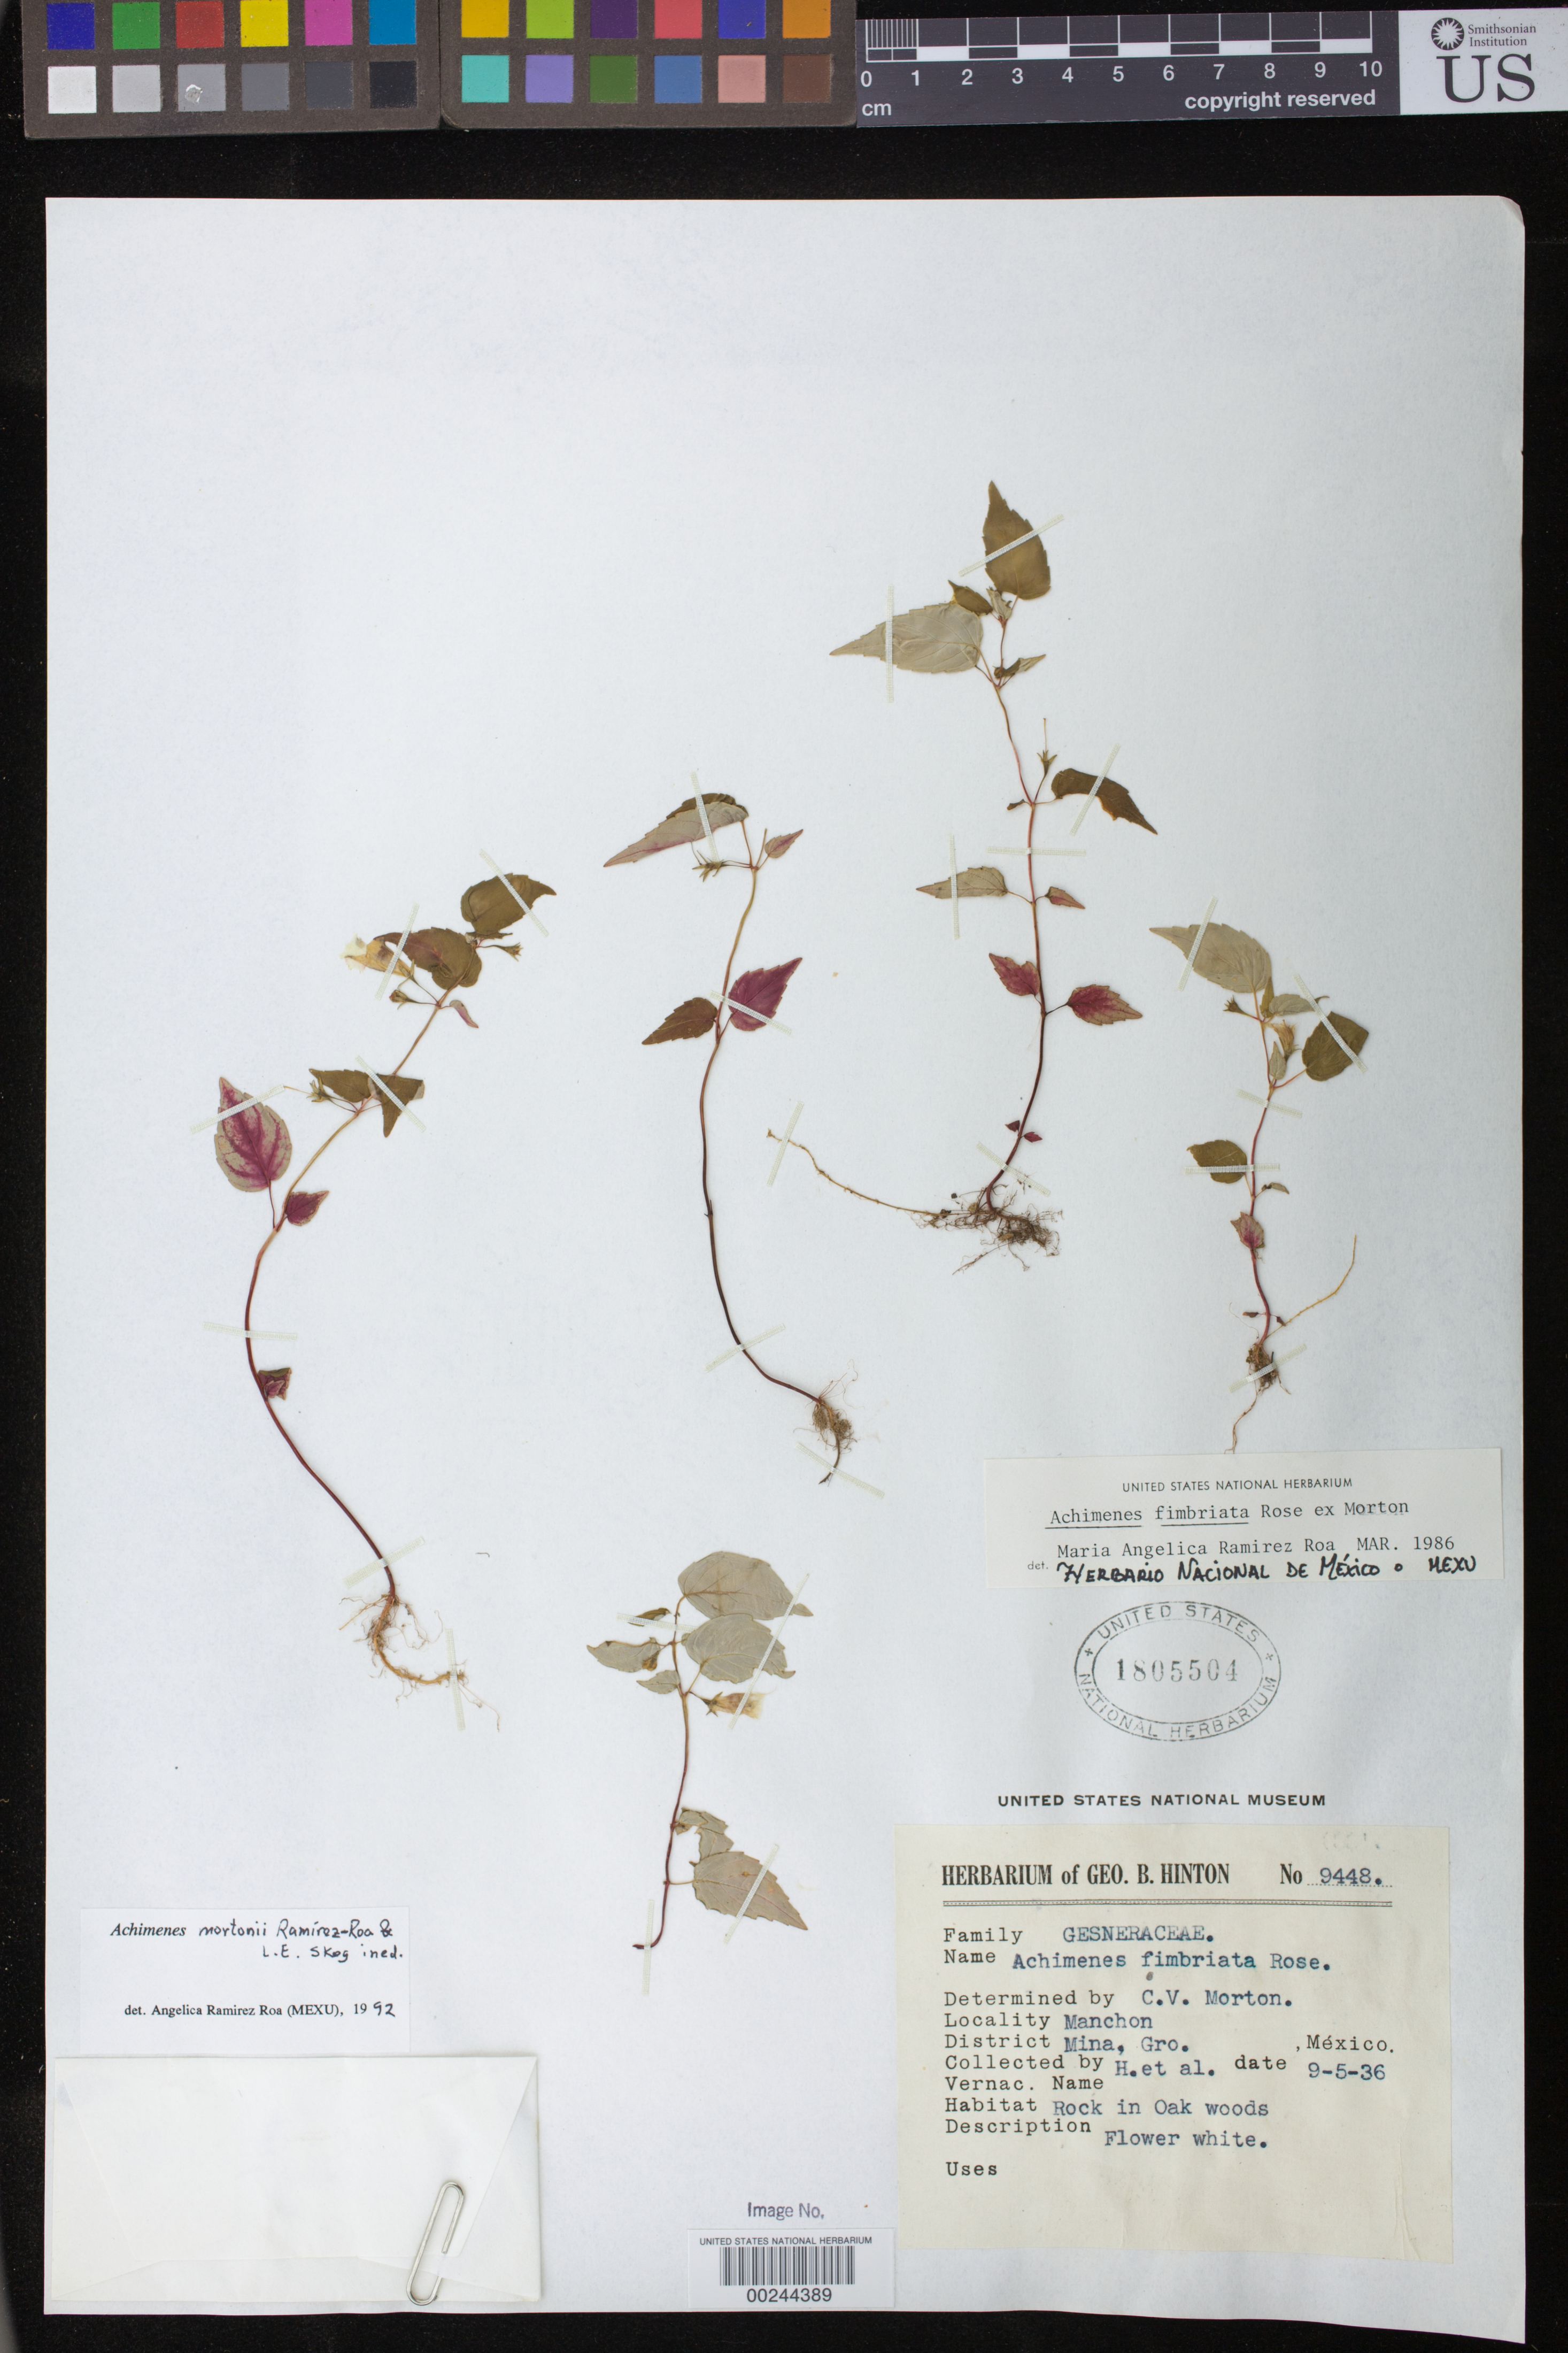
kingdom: Plantae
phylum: Tracheophyta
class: Magnoliopsida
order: Lamiales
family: Gesneriaceae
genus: Achimenes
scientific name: Achimenes fimbriata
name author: Rose ex C.V. Morton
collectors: G. B. Hinton & et al.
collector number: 9448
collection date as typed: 05 Sep 1936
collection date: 1936-09-05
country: Mexico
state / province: Guerrero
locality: Dist. Mina, Manchon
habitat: Rock in oak woods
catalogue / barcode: US 1805504